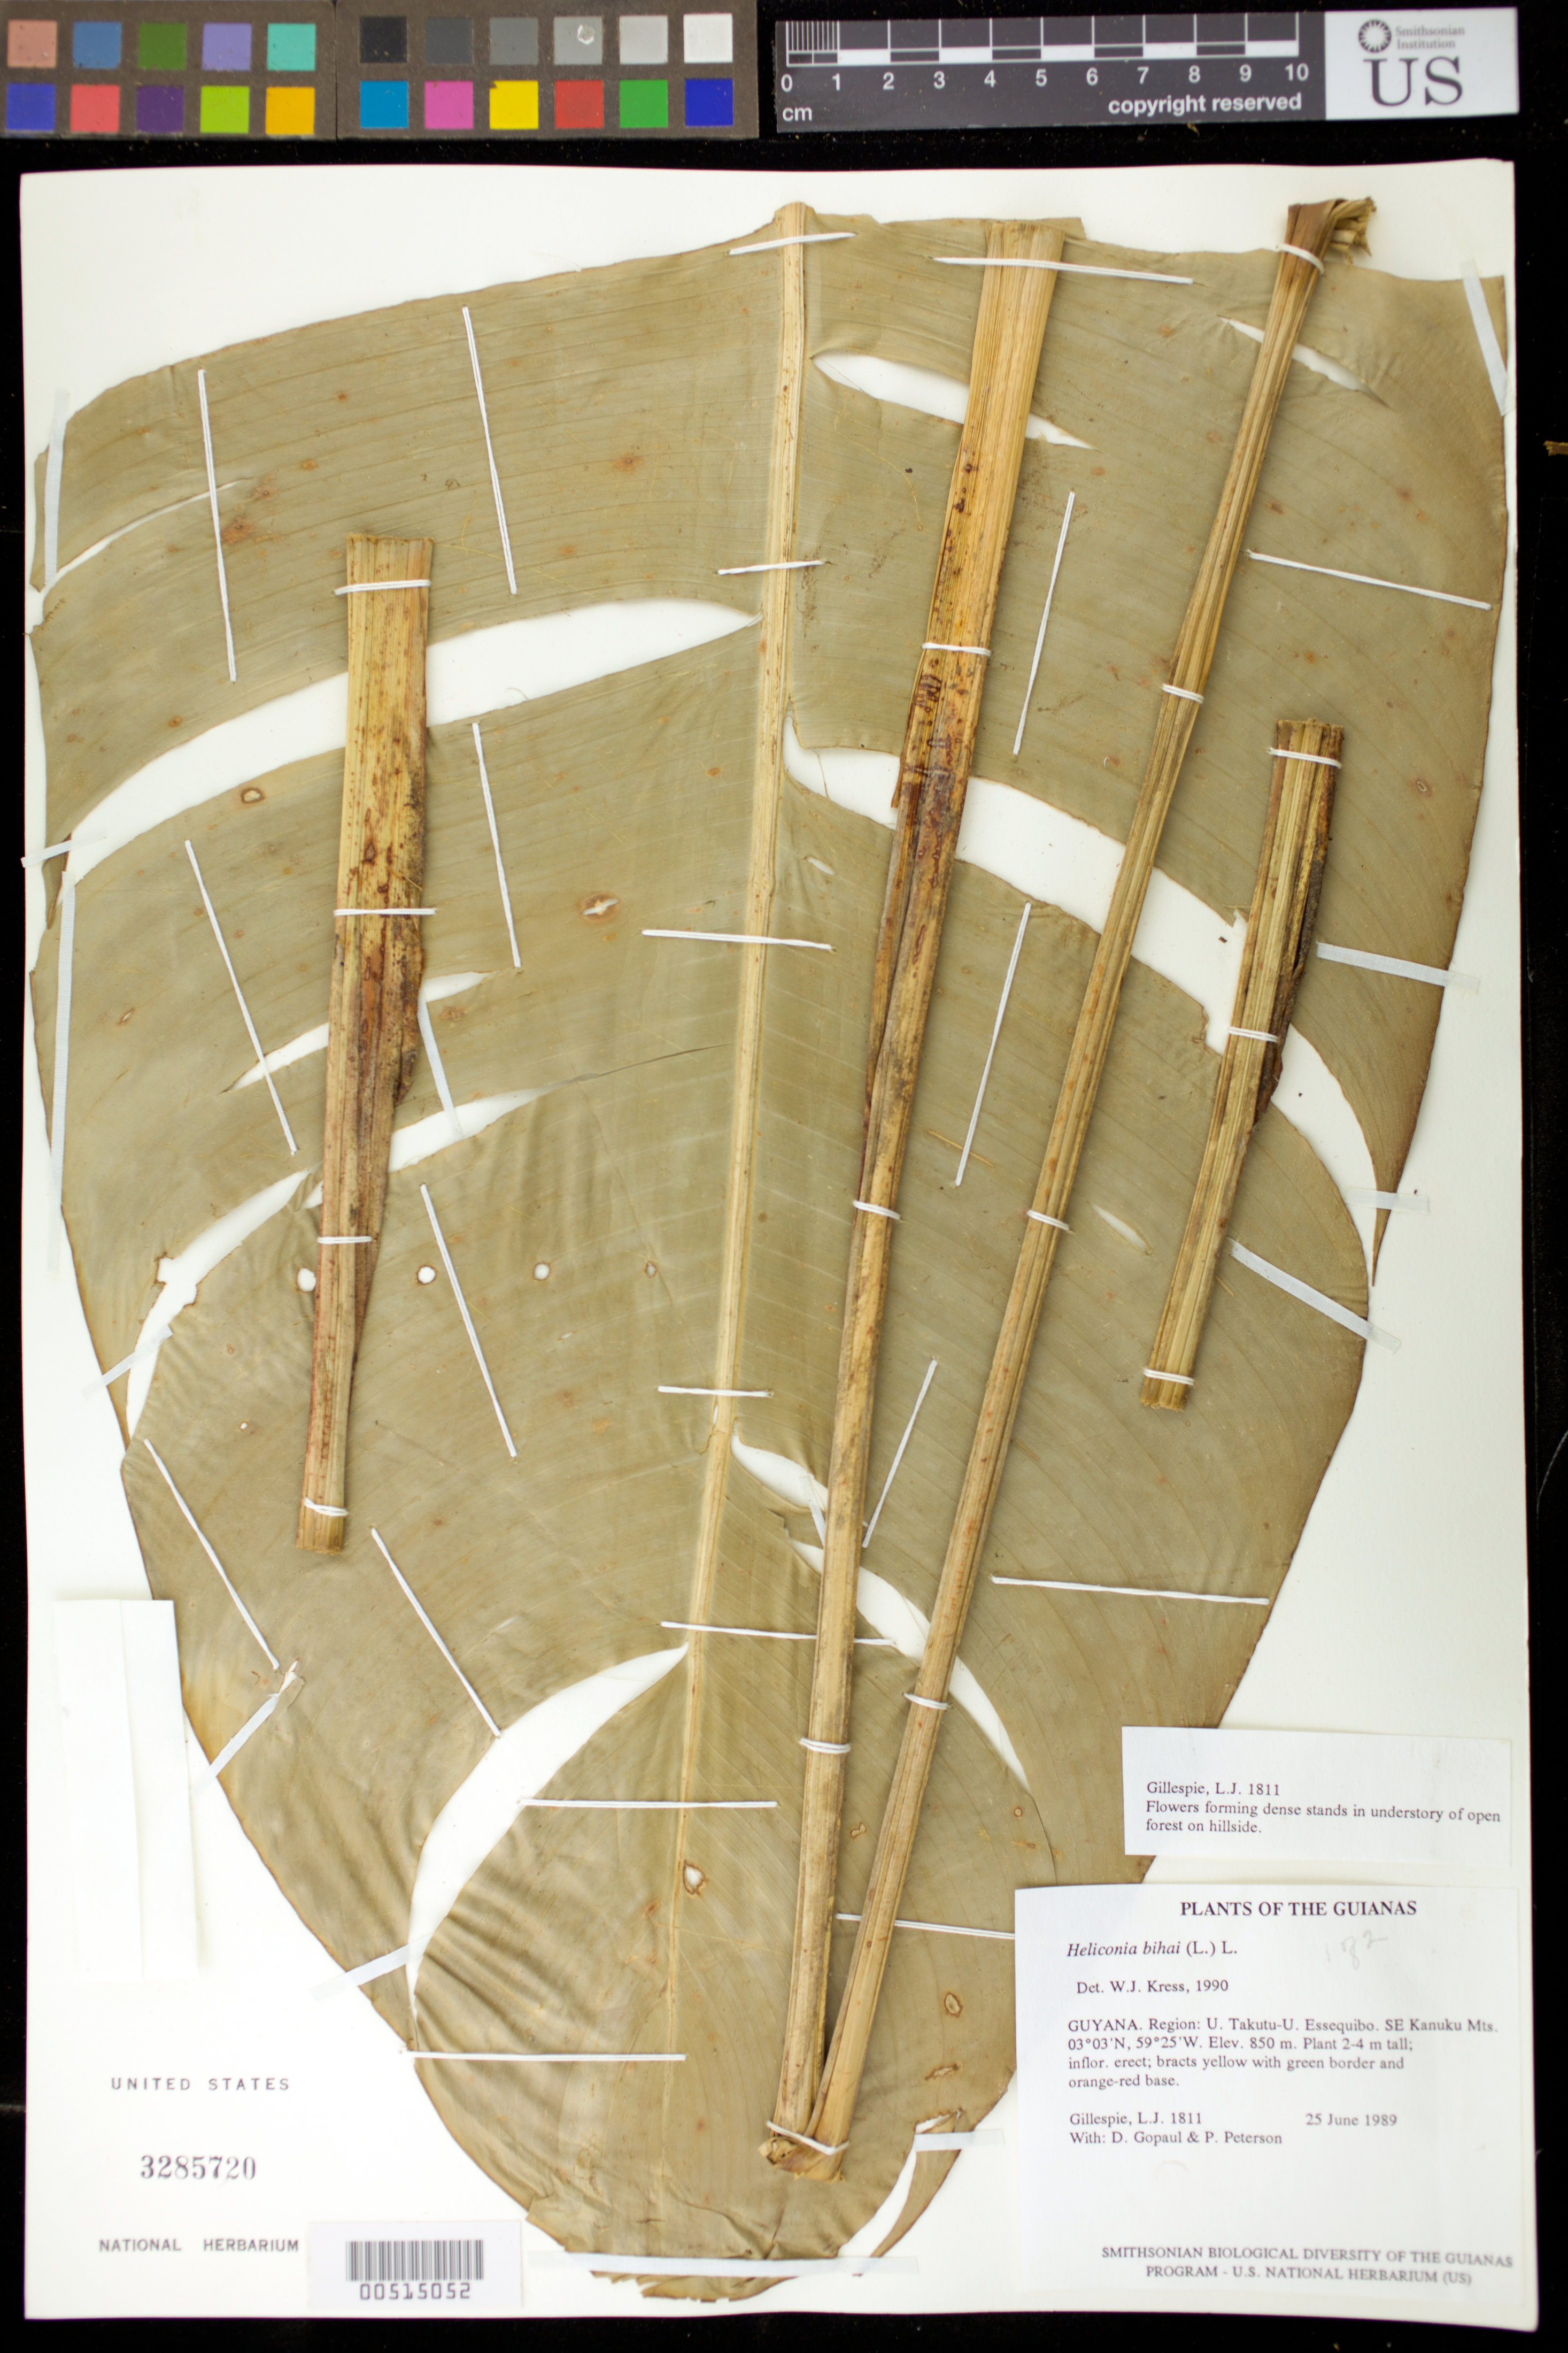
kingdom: Plantae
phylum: Tracheophyta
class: Liliopsida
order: Zingiberales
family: Heliconiaceae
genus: Heliconia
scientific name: Heliconia bihai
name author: (L.) L.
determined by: Kress, W. J., (US), Smithsonian Institution - National Museum of Natural History (UNITED STATES)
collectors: L. J. Gillespie, D. Gopaul & P. M. Peterson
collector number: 1811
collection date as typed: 25 June 1989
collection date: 1989-06-25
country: Guyana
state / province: U. Takutu-U. Essequibo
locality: SE Kanuku Mts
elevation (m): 250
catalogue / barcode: US 3285720